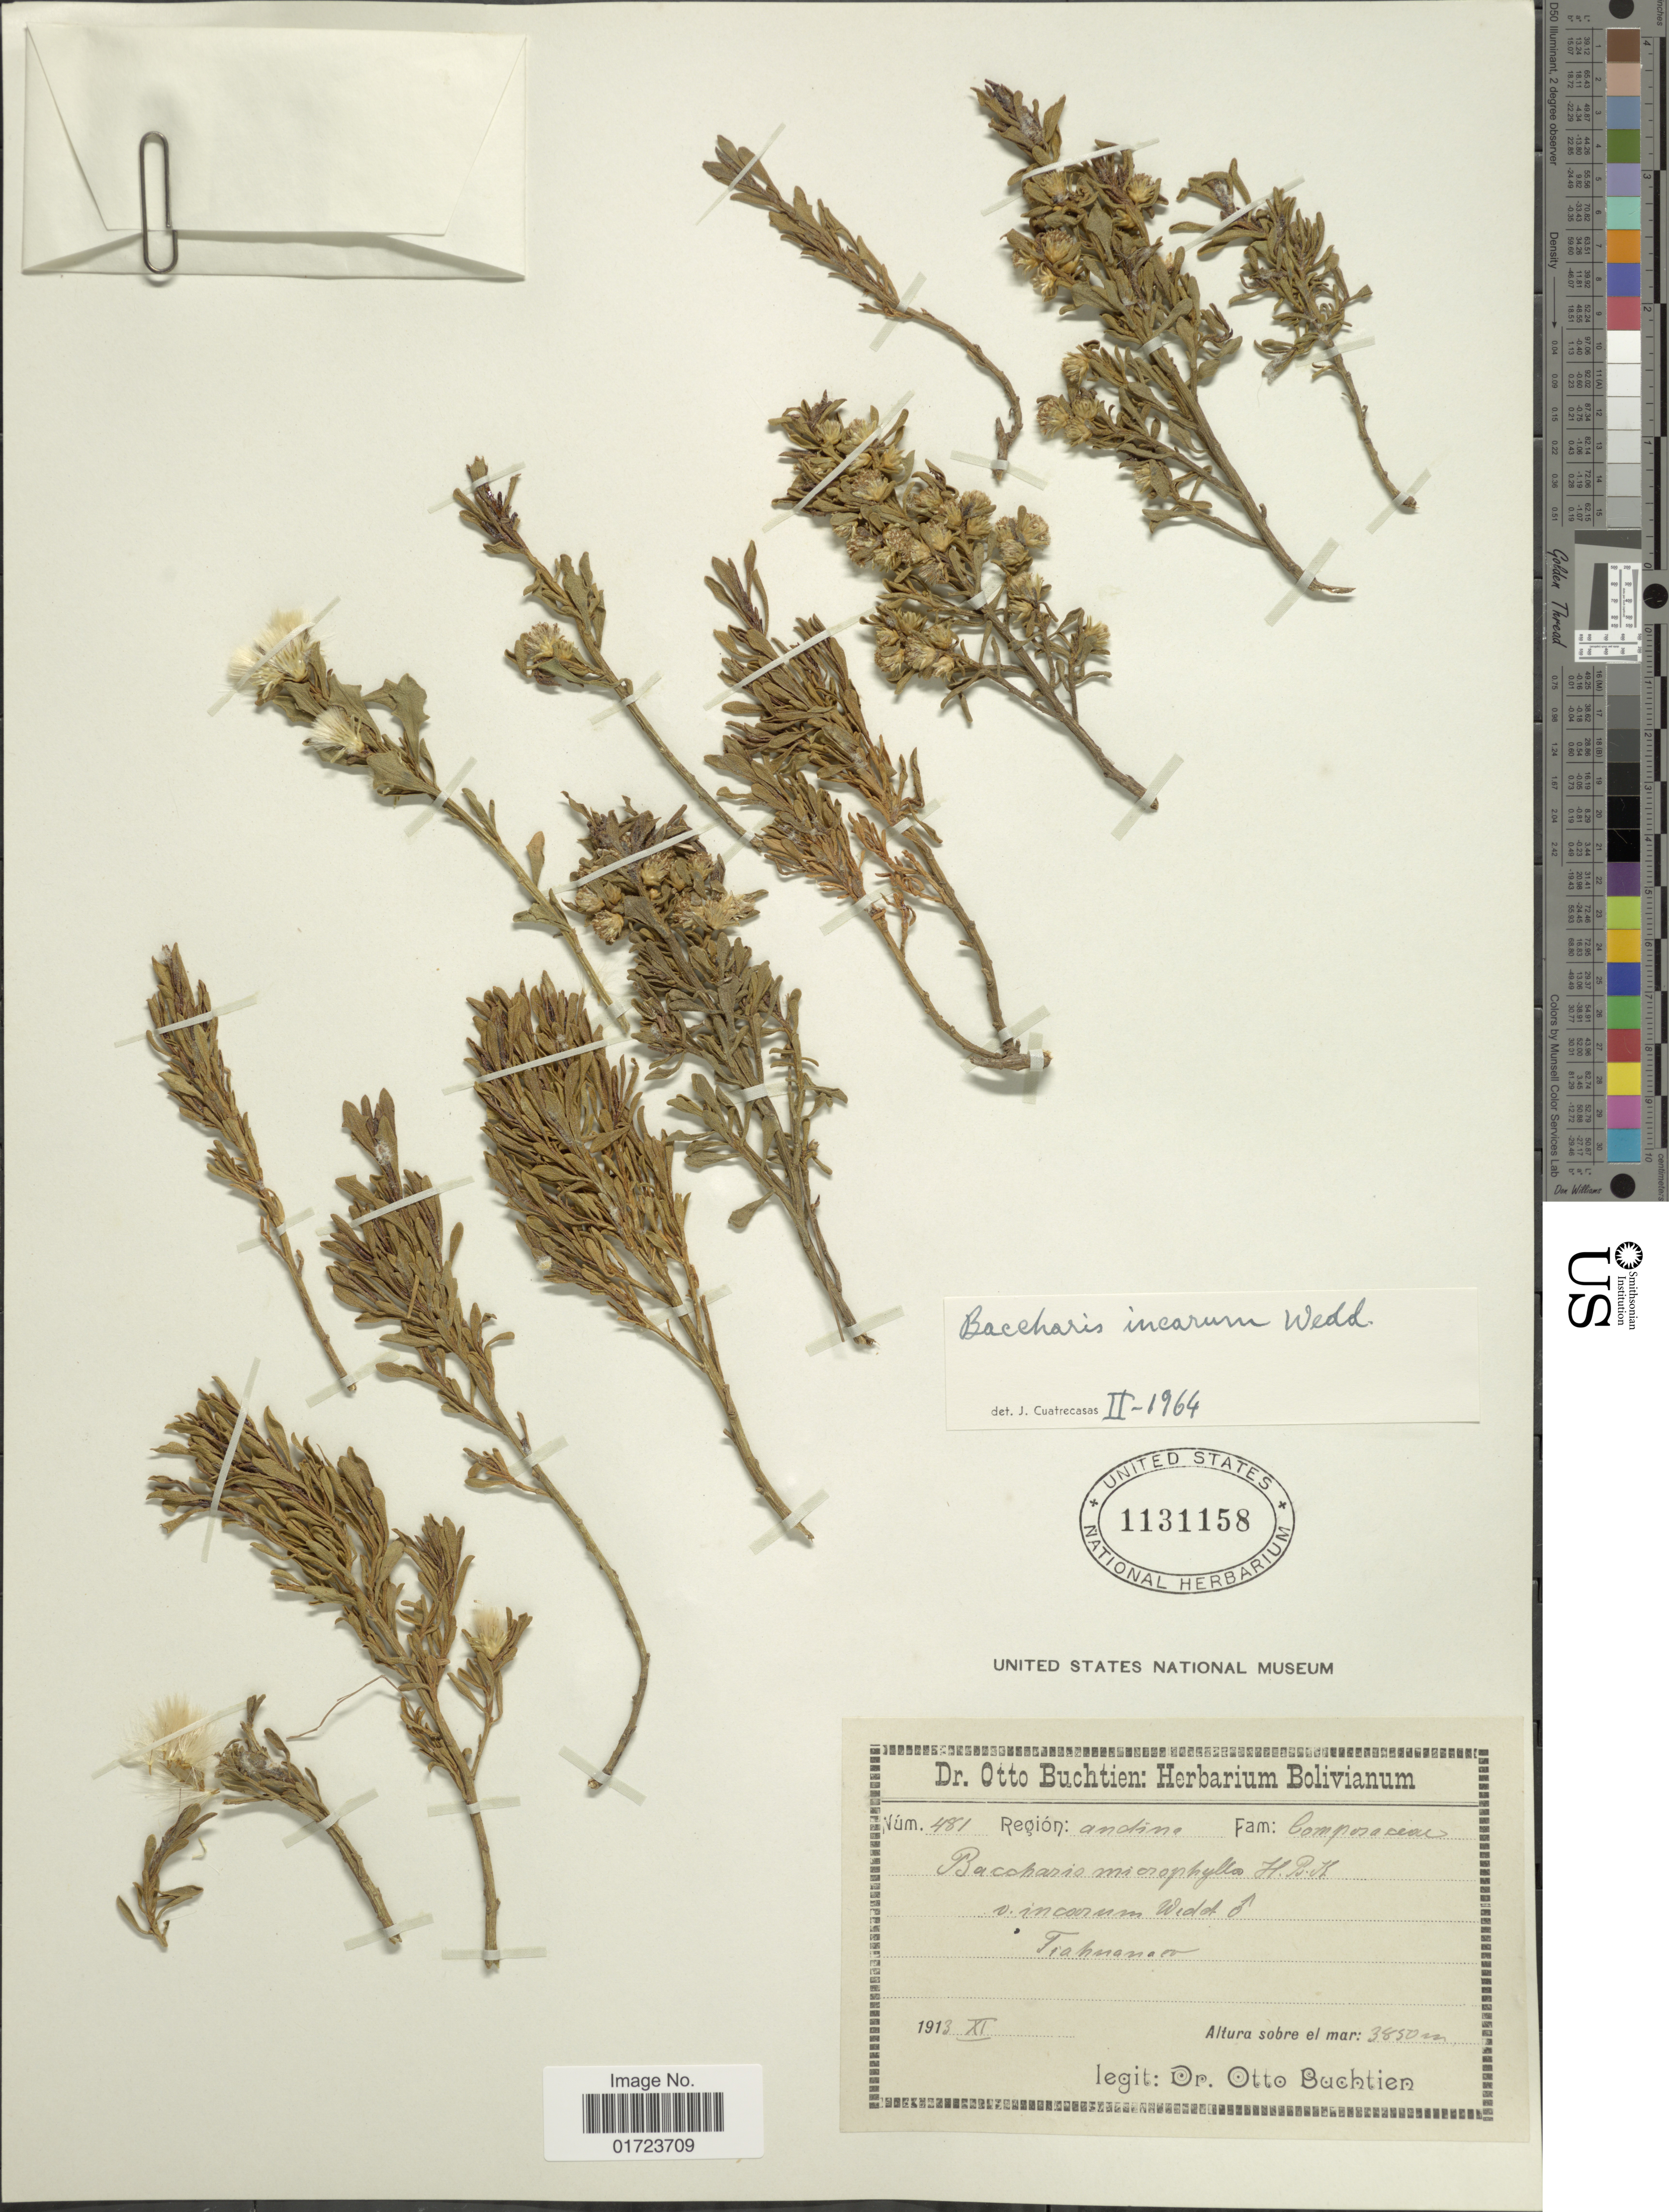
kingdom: Plantae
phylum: Tracheophyta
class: Magnoliopsida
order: Asterales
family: Asteraceae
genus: Baccharis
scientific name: Baccharis tola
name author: Phil.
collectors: O. Buchtien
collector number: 481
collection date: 1913-11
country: Bolivia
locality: Tiahuanuco, Region: andina.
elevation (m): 3850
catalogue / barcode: US 1131158